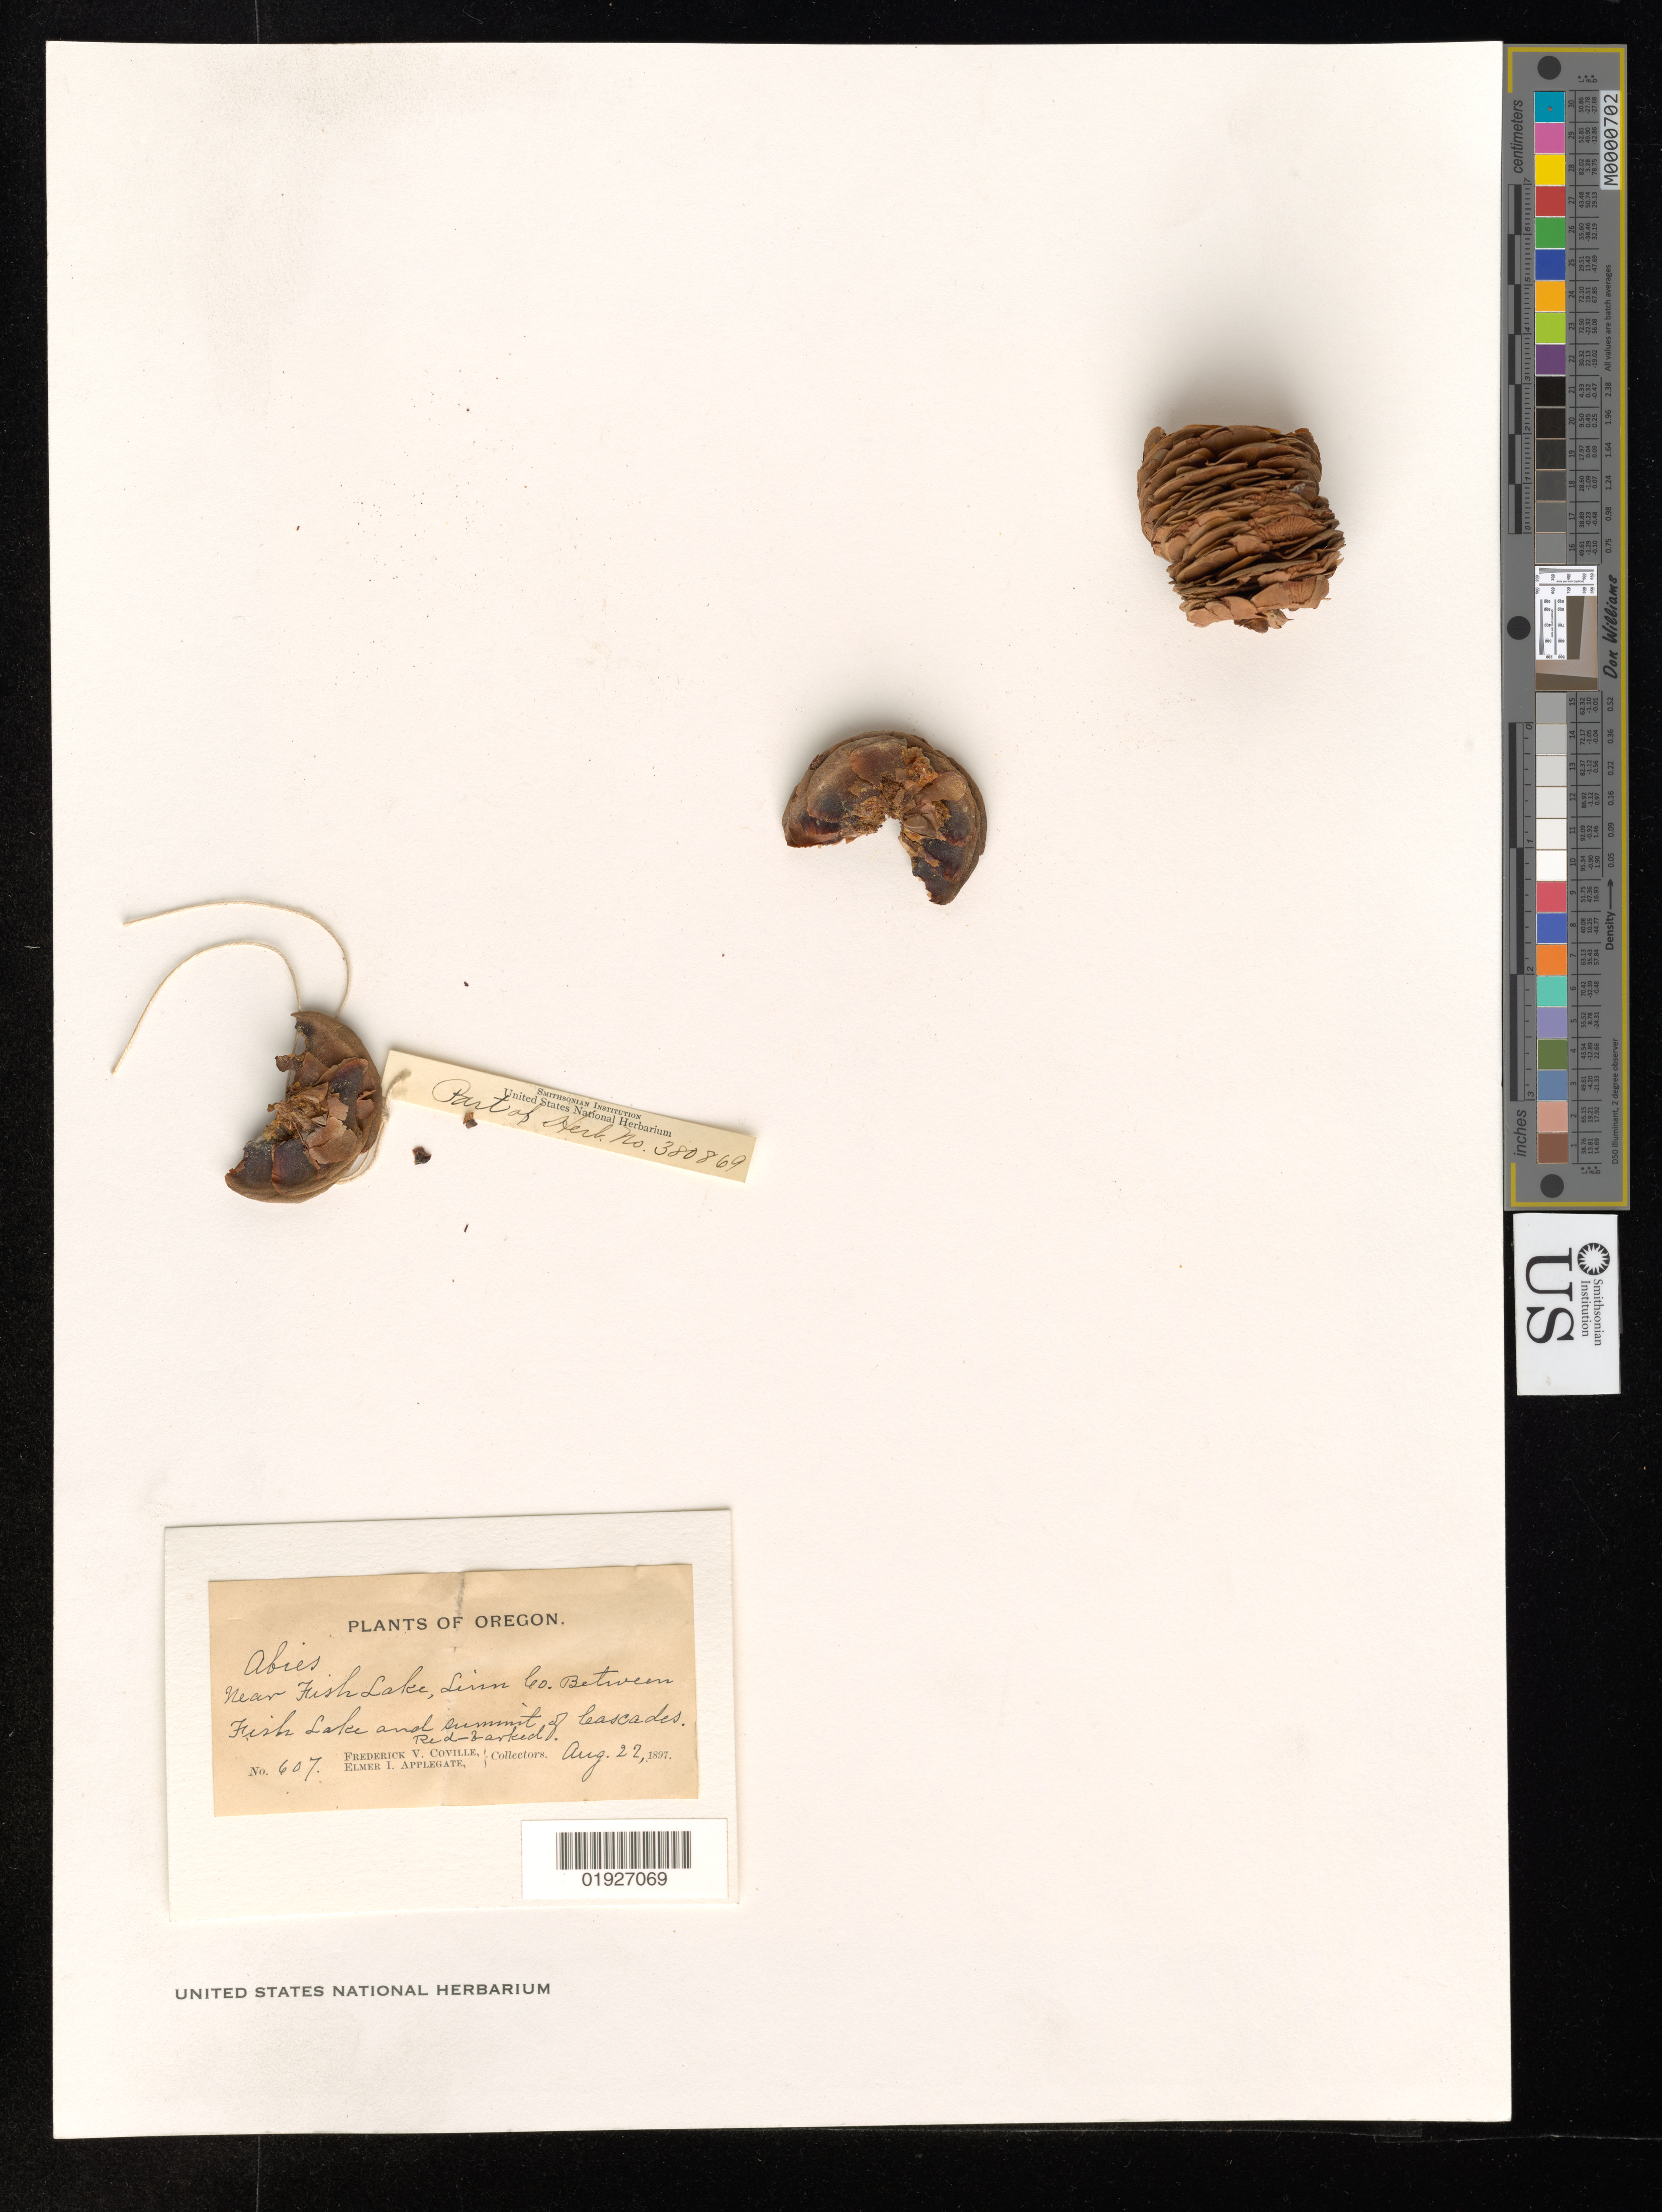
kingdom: Plantae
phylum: Tracheophyta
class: Pinopsida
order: Pinales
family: Pinaceae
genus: Abies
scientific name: Abies amabilis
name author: Douglas ex J. Forbes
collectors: F. V. Coville & E. I. Applegate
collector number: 607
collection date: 1897-08-22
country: United States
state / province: Oregon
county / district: Linn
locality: Near Fish Lake, Linn Co